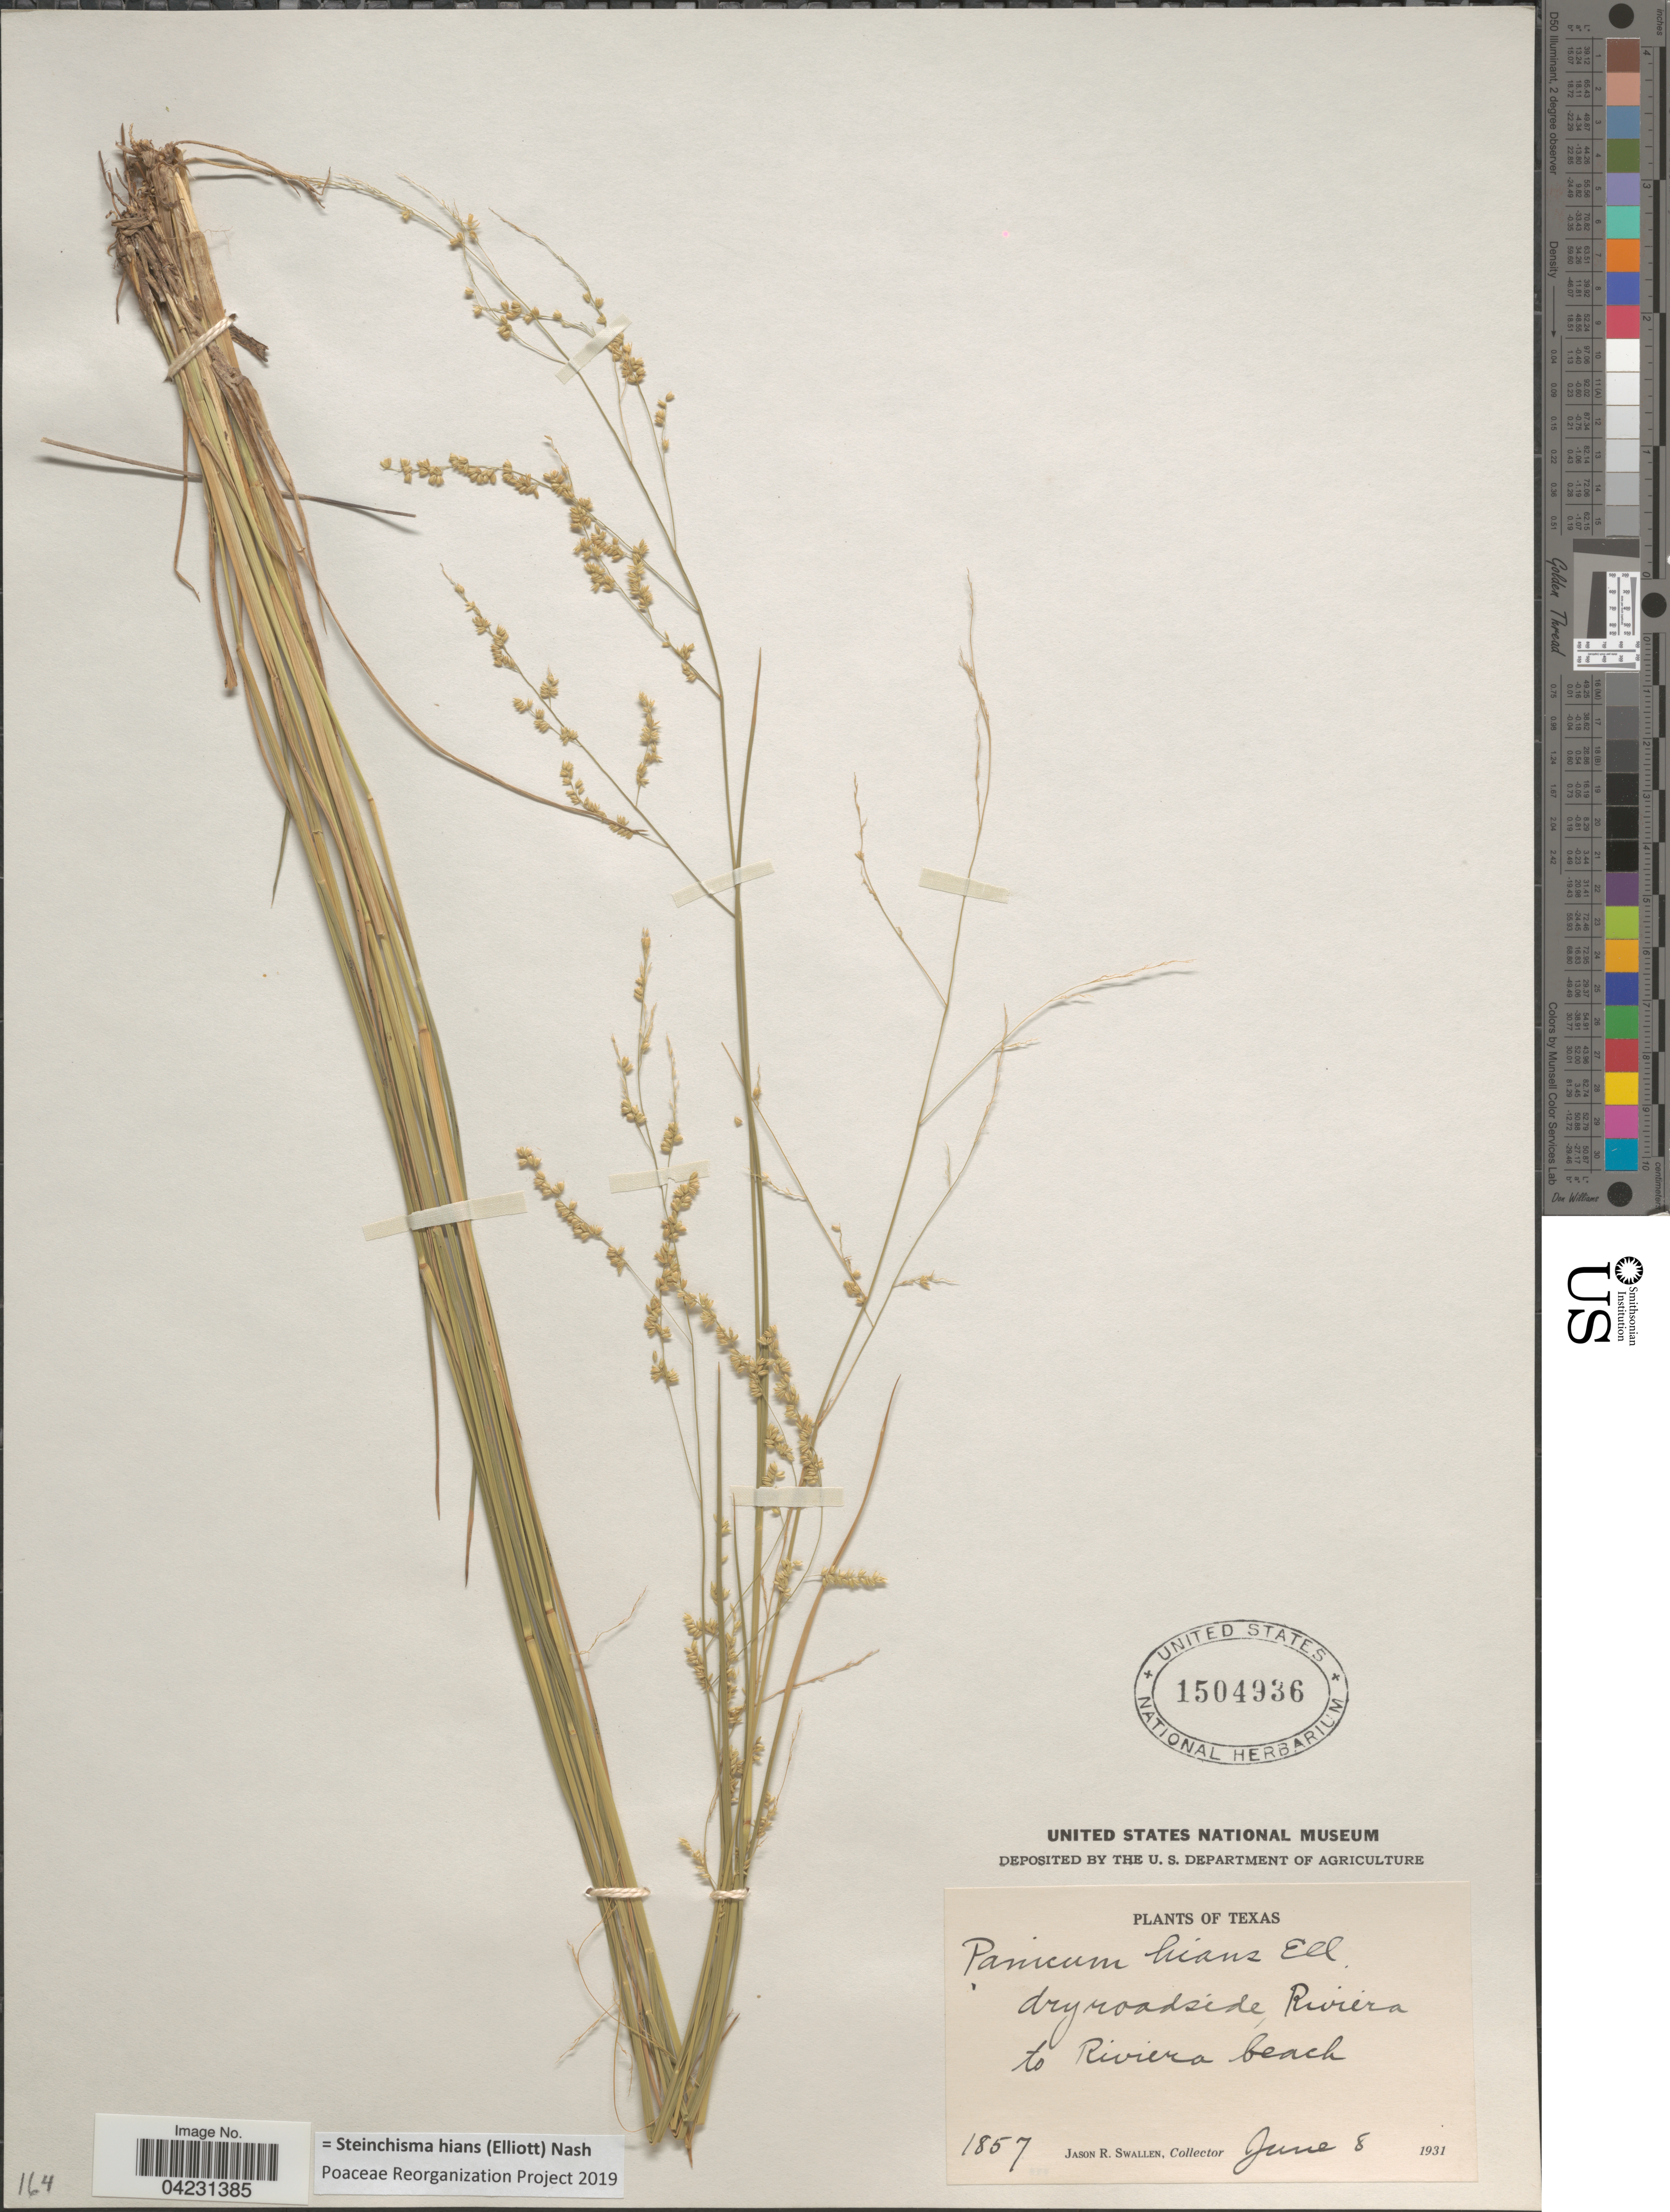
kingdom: Plantae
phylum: Tracheophyta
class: Liliopsida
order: Poales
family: Poaceae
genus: Steinchisma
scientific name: Steinchisma hians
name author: (Elliott) Nash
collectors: J. R. Swallen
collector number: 1857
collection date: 1931-06-08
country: United States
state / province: Texas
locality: Dry roadside, Riviera to Riviera beach.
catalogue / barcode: US 1504936